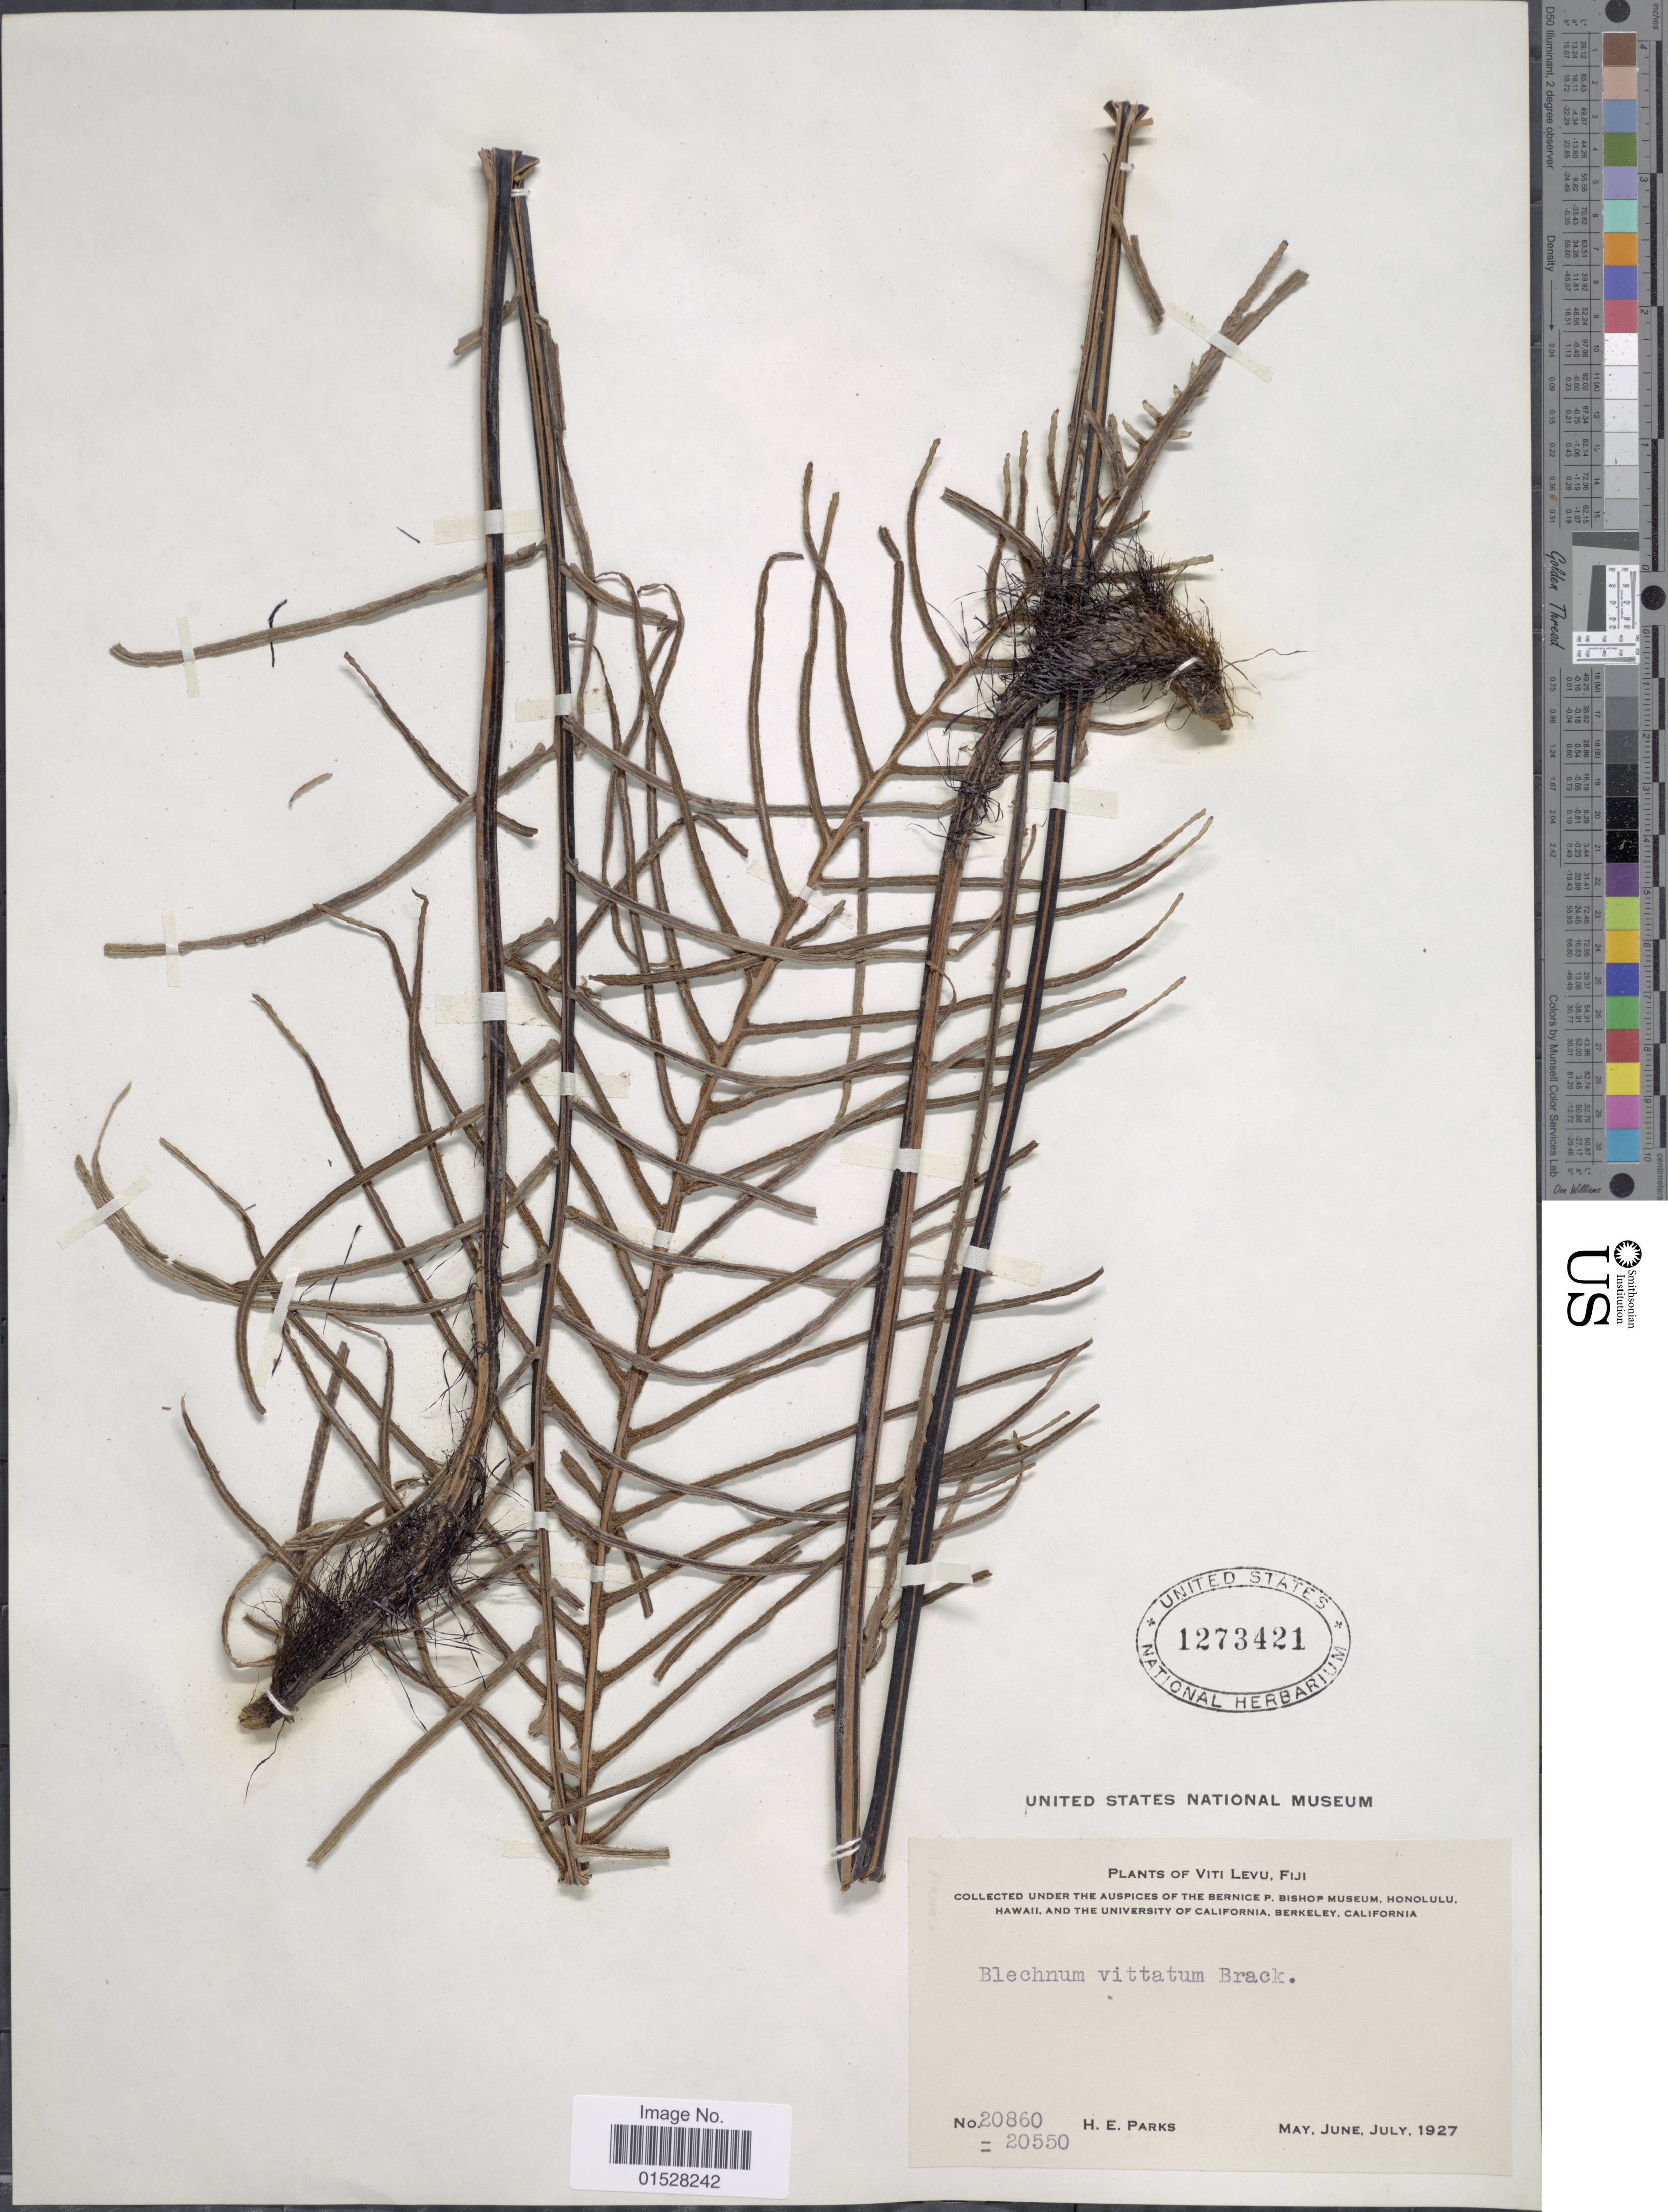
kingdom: Plantae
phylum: Tracheophyta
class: Polypodiopsida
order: Polypodiales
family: Blechnaceae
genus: Blechnum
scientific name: Blechnum vittatum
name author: Brack. in Wilkes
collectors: H. E. Parks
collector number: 20860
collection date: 1927-05/1927-07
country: Fiji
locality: Viti Levu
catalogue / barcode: US 1273421